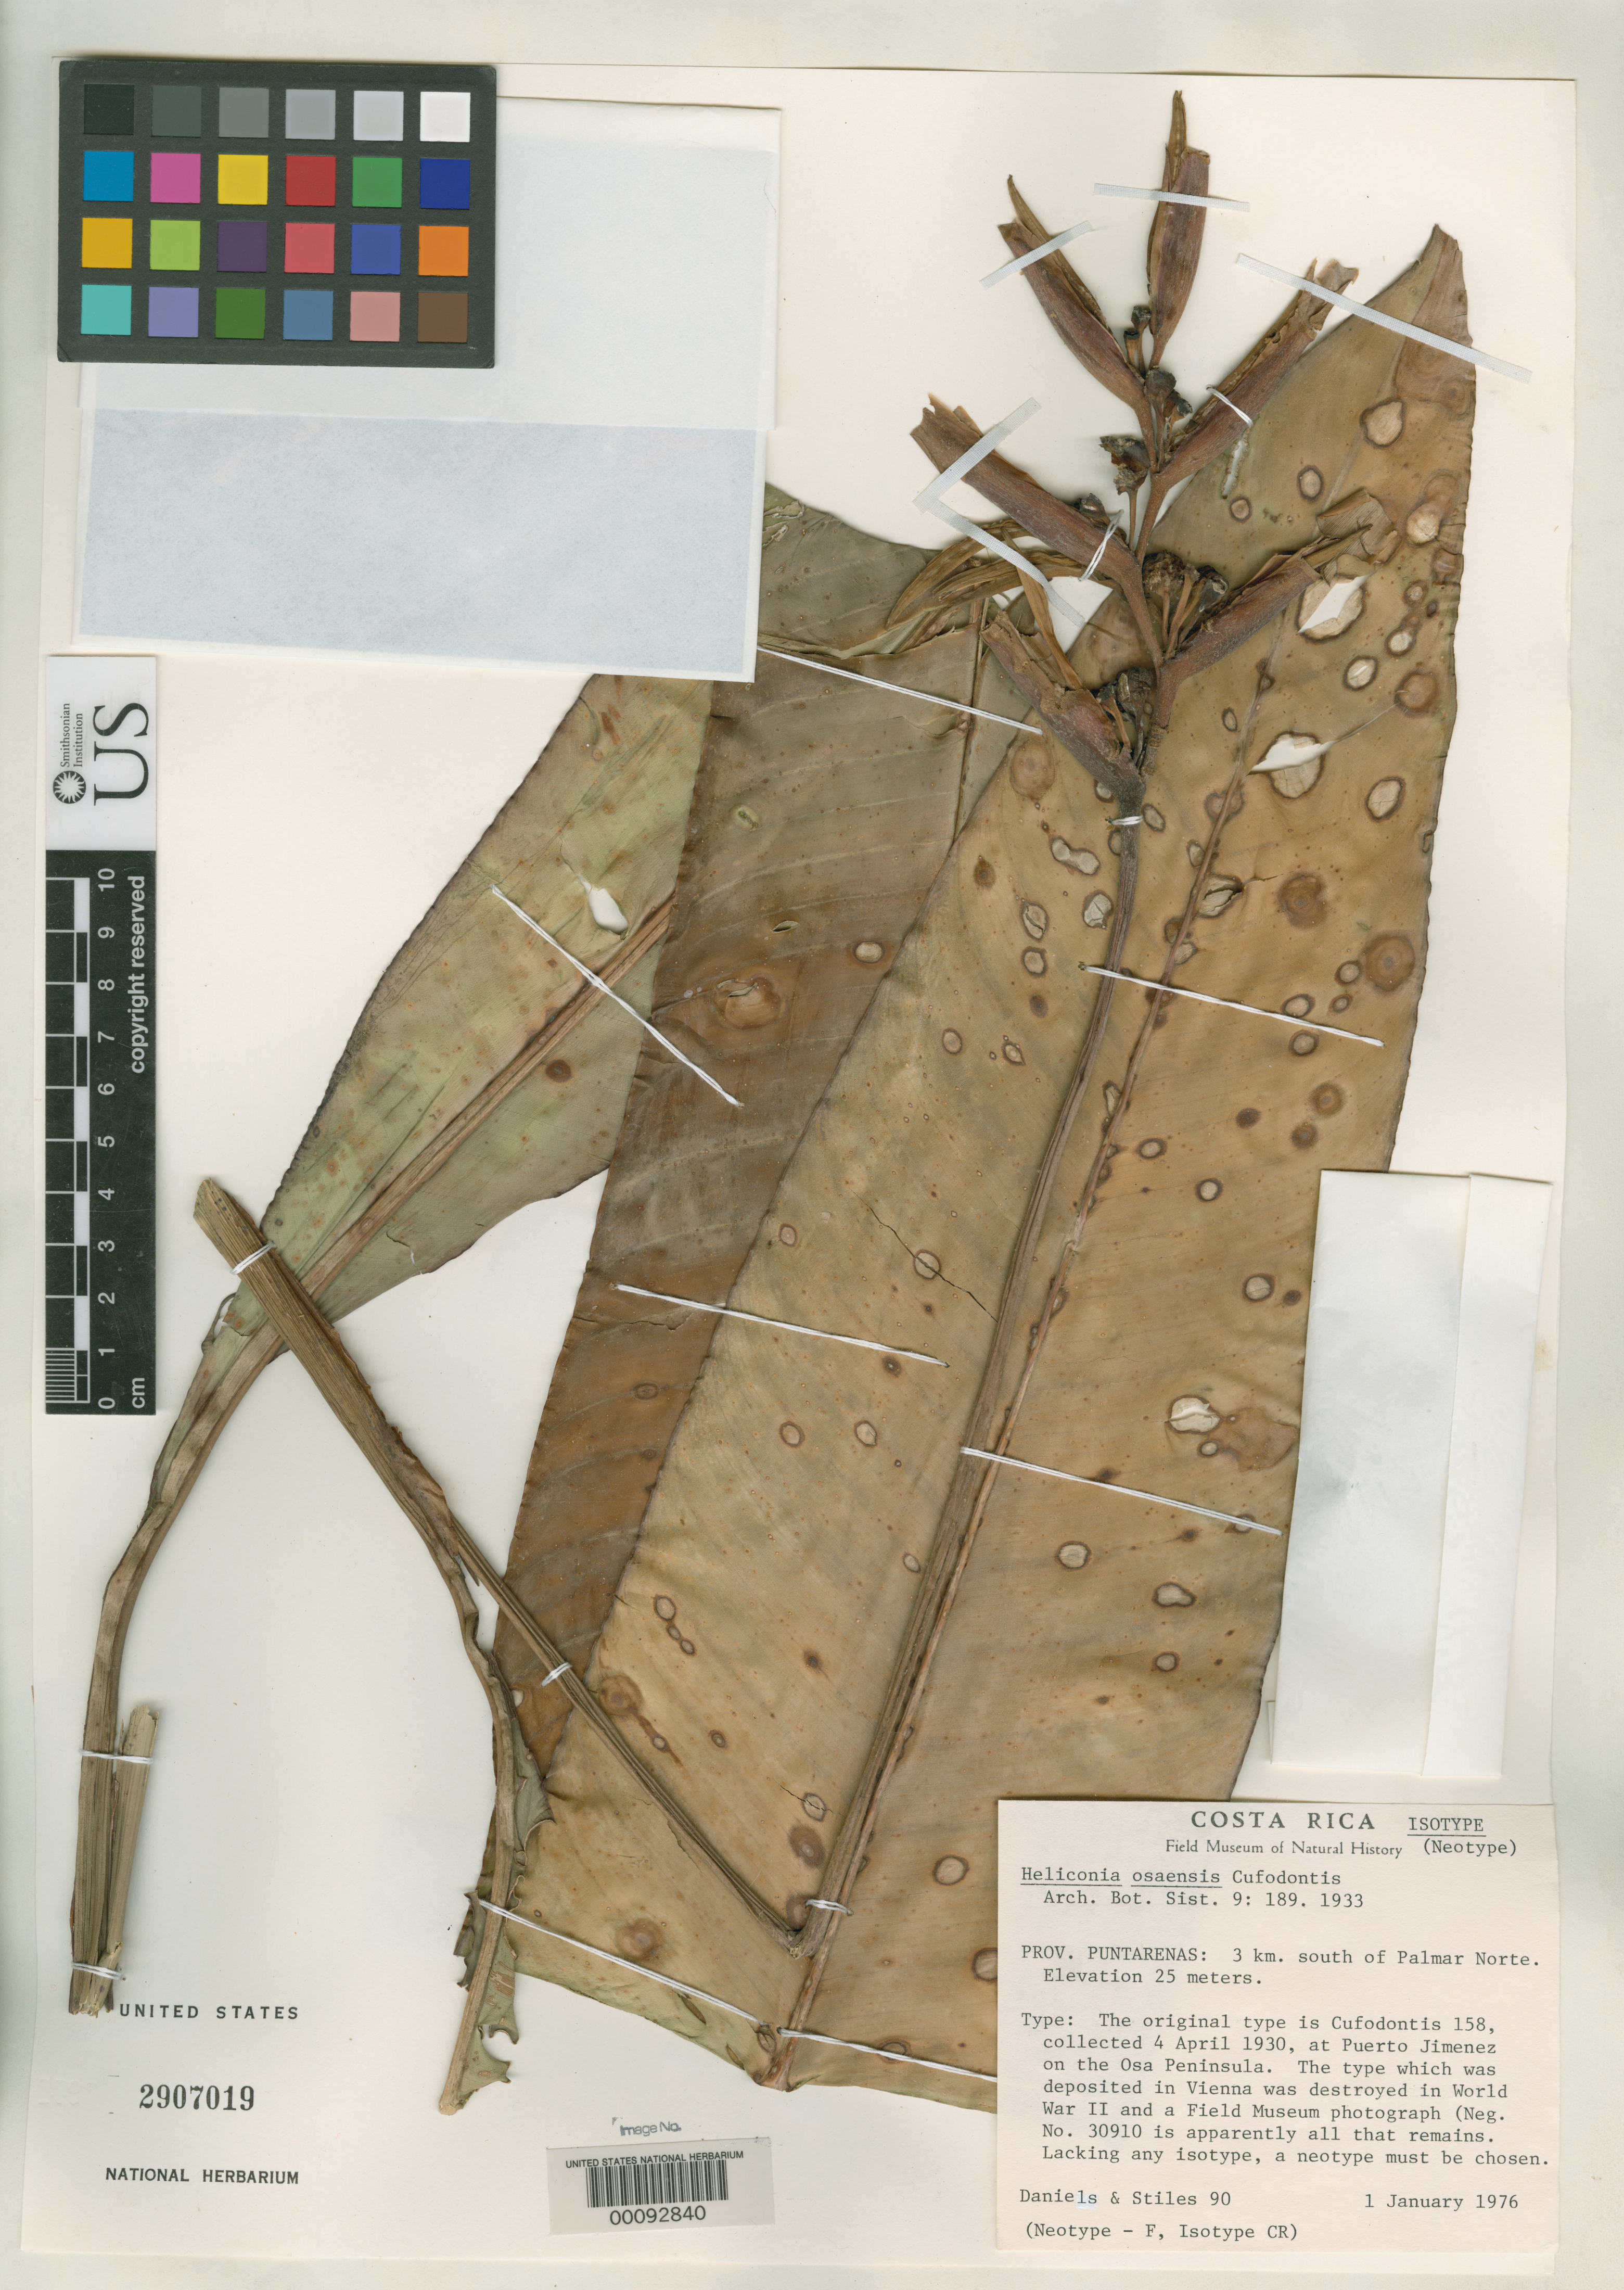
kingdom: Plantae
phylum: Tracheophyta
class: Liliopsida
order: Zingiberales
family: Heliconiaceae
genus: Heliconia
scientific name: Heliconia osaensis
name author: Cufod.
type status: Isoneotype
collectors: G. S. Daniels & F.G. Stiles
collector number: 90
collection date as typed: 01 Jan 1976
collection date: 1976-01-01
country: Costa Rica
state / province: Puntarenas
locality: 3 km S of Palmer Norte.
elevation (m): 25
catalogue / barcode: US 2907019